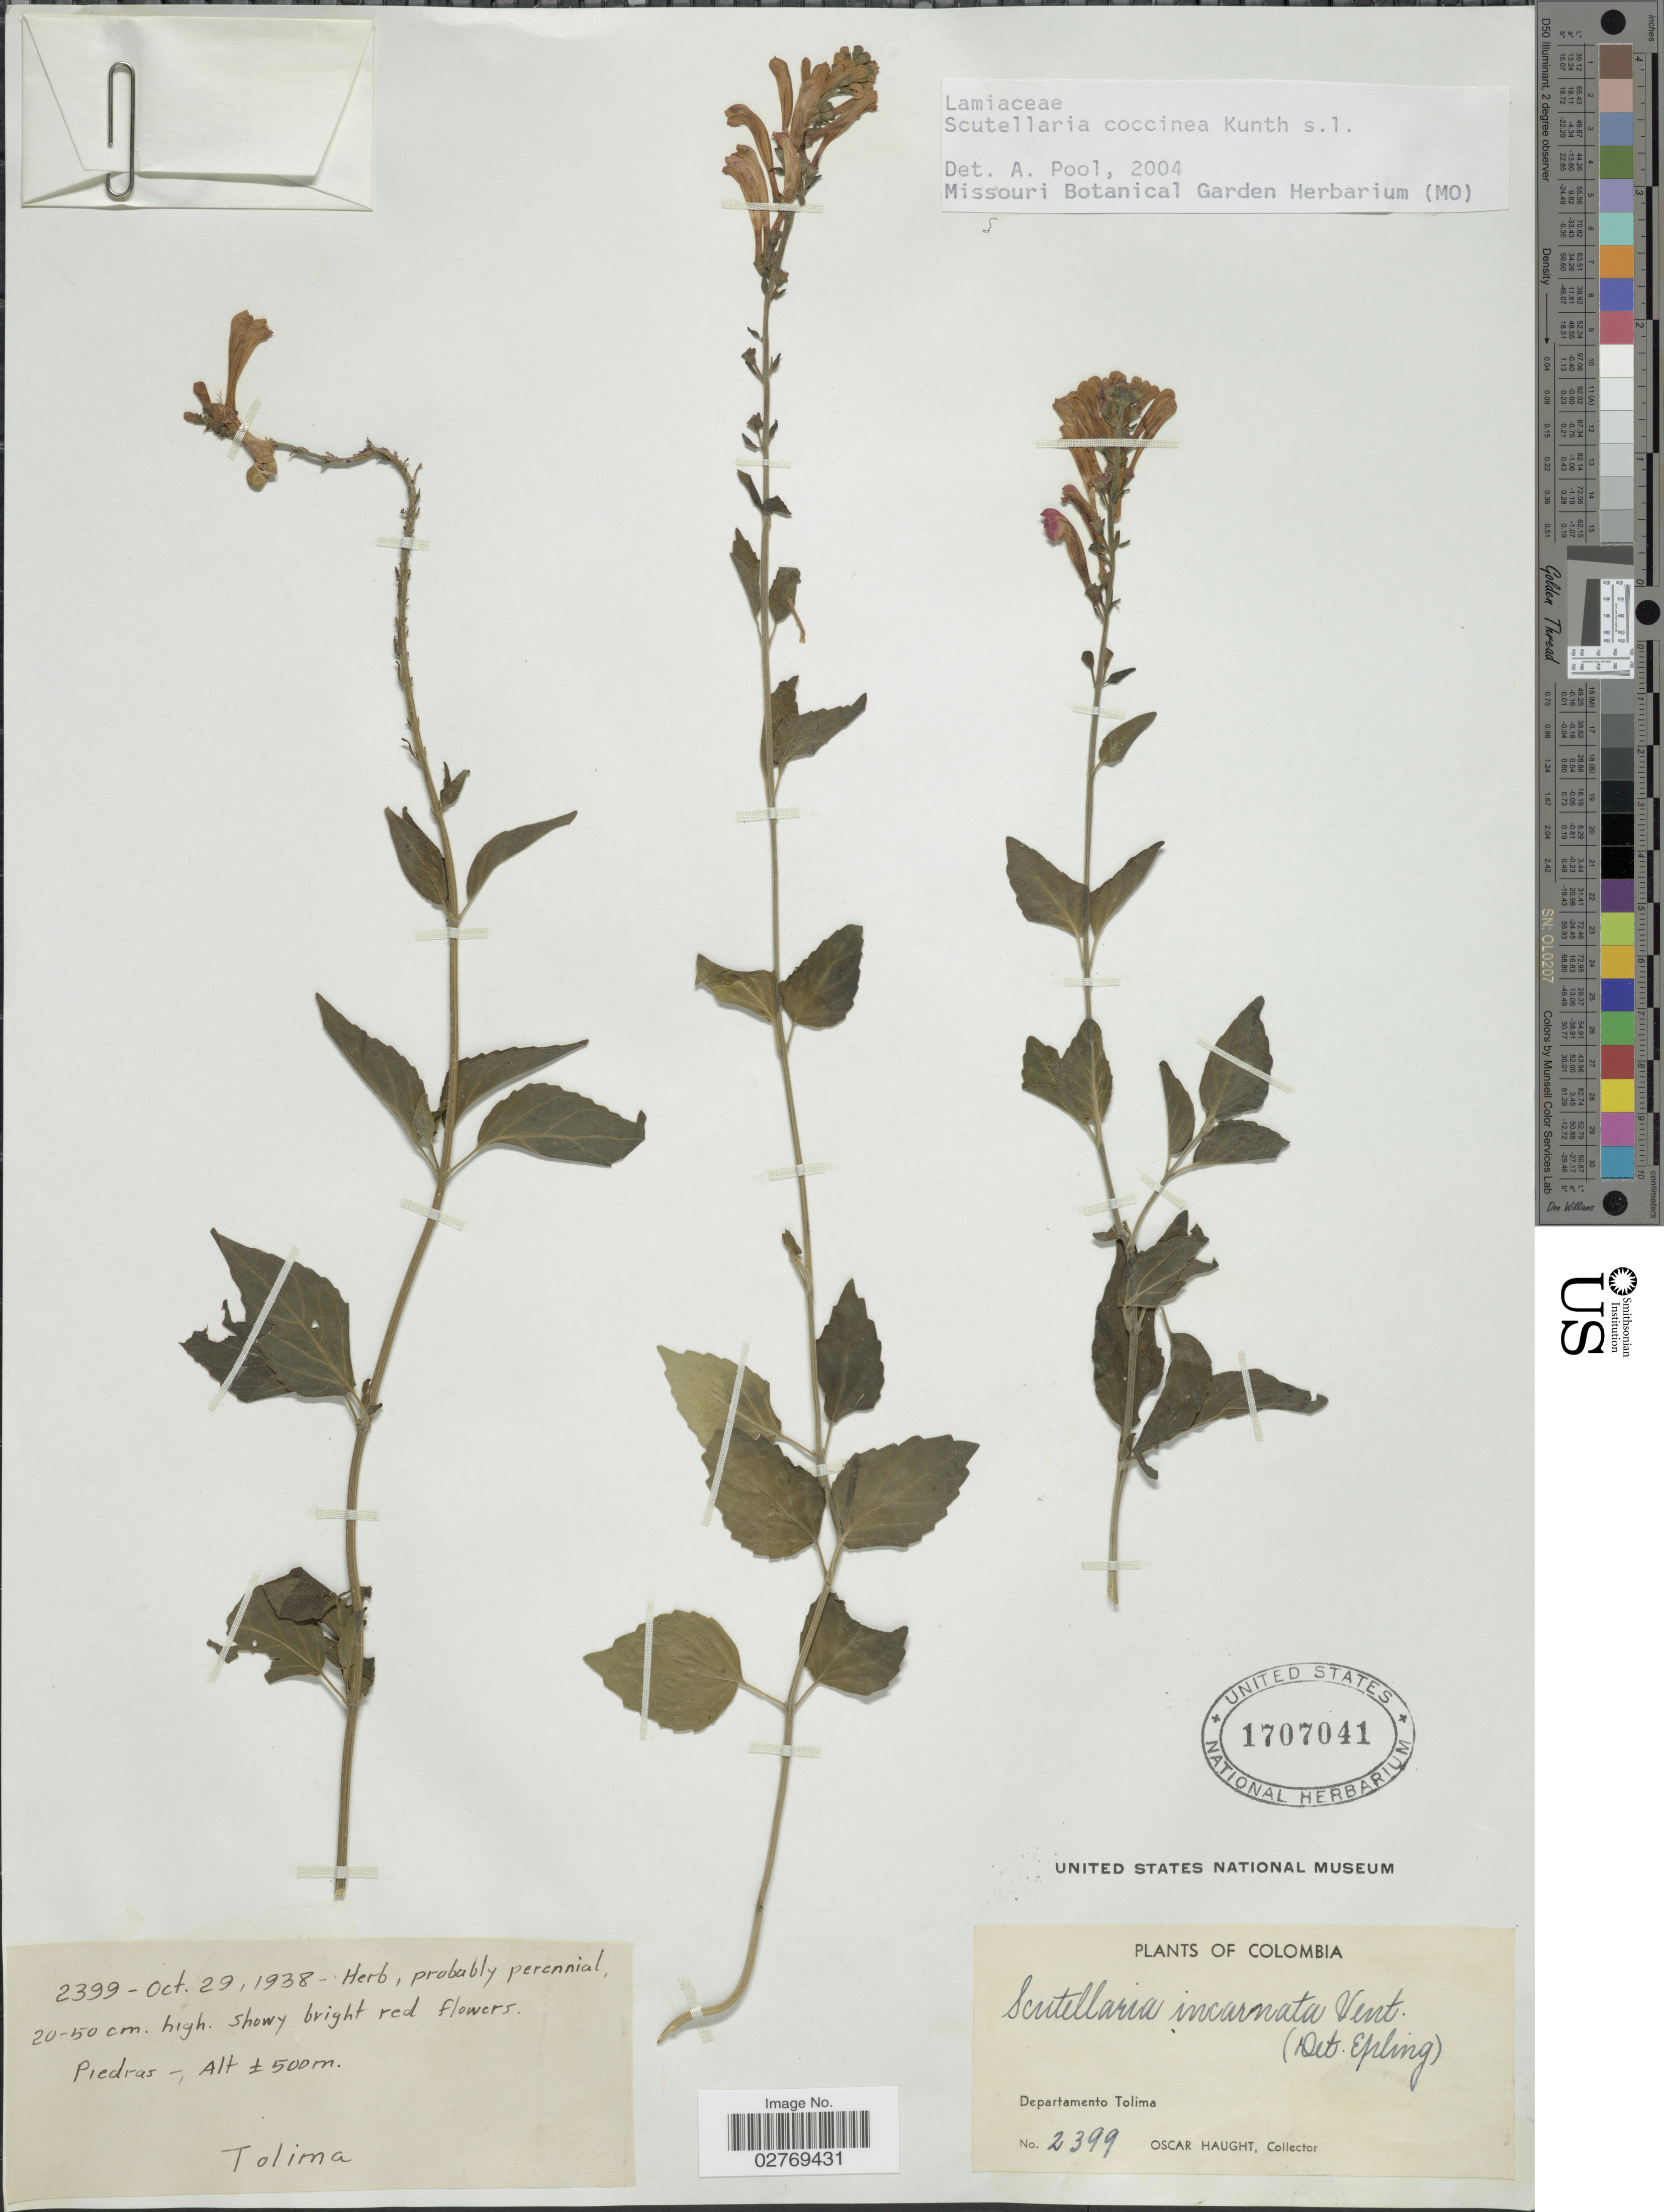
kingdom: Plantae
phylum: Tracheophyta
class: Magnoliopsida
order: Lamiales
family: Lamiaceae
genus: Scutellaria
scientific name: Scutellaria coccinea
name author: Kunth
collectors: O. L. Haught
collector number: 2399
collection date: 1938-10-29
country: Colombia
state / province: Tolima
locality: Piedras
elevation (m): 500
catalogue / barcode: US 1707041